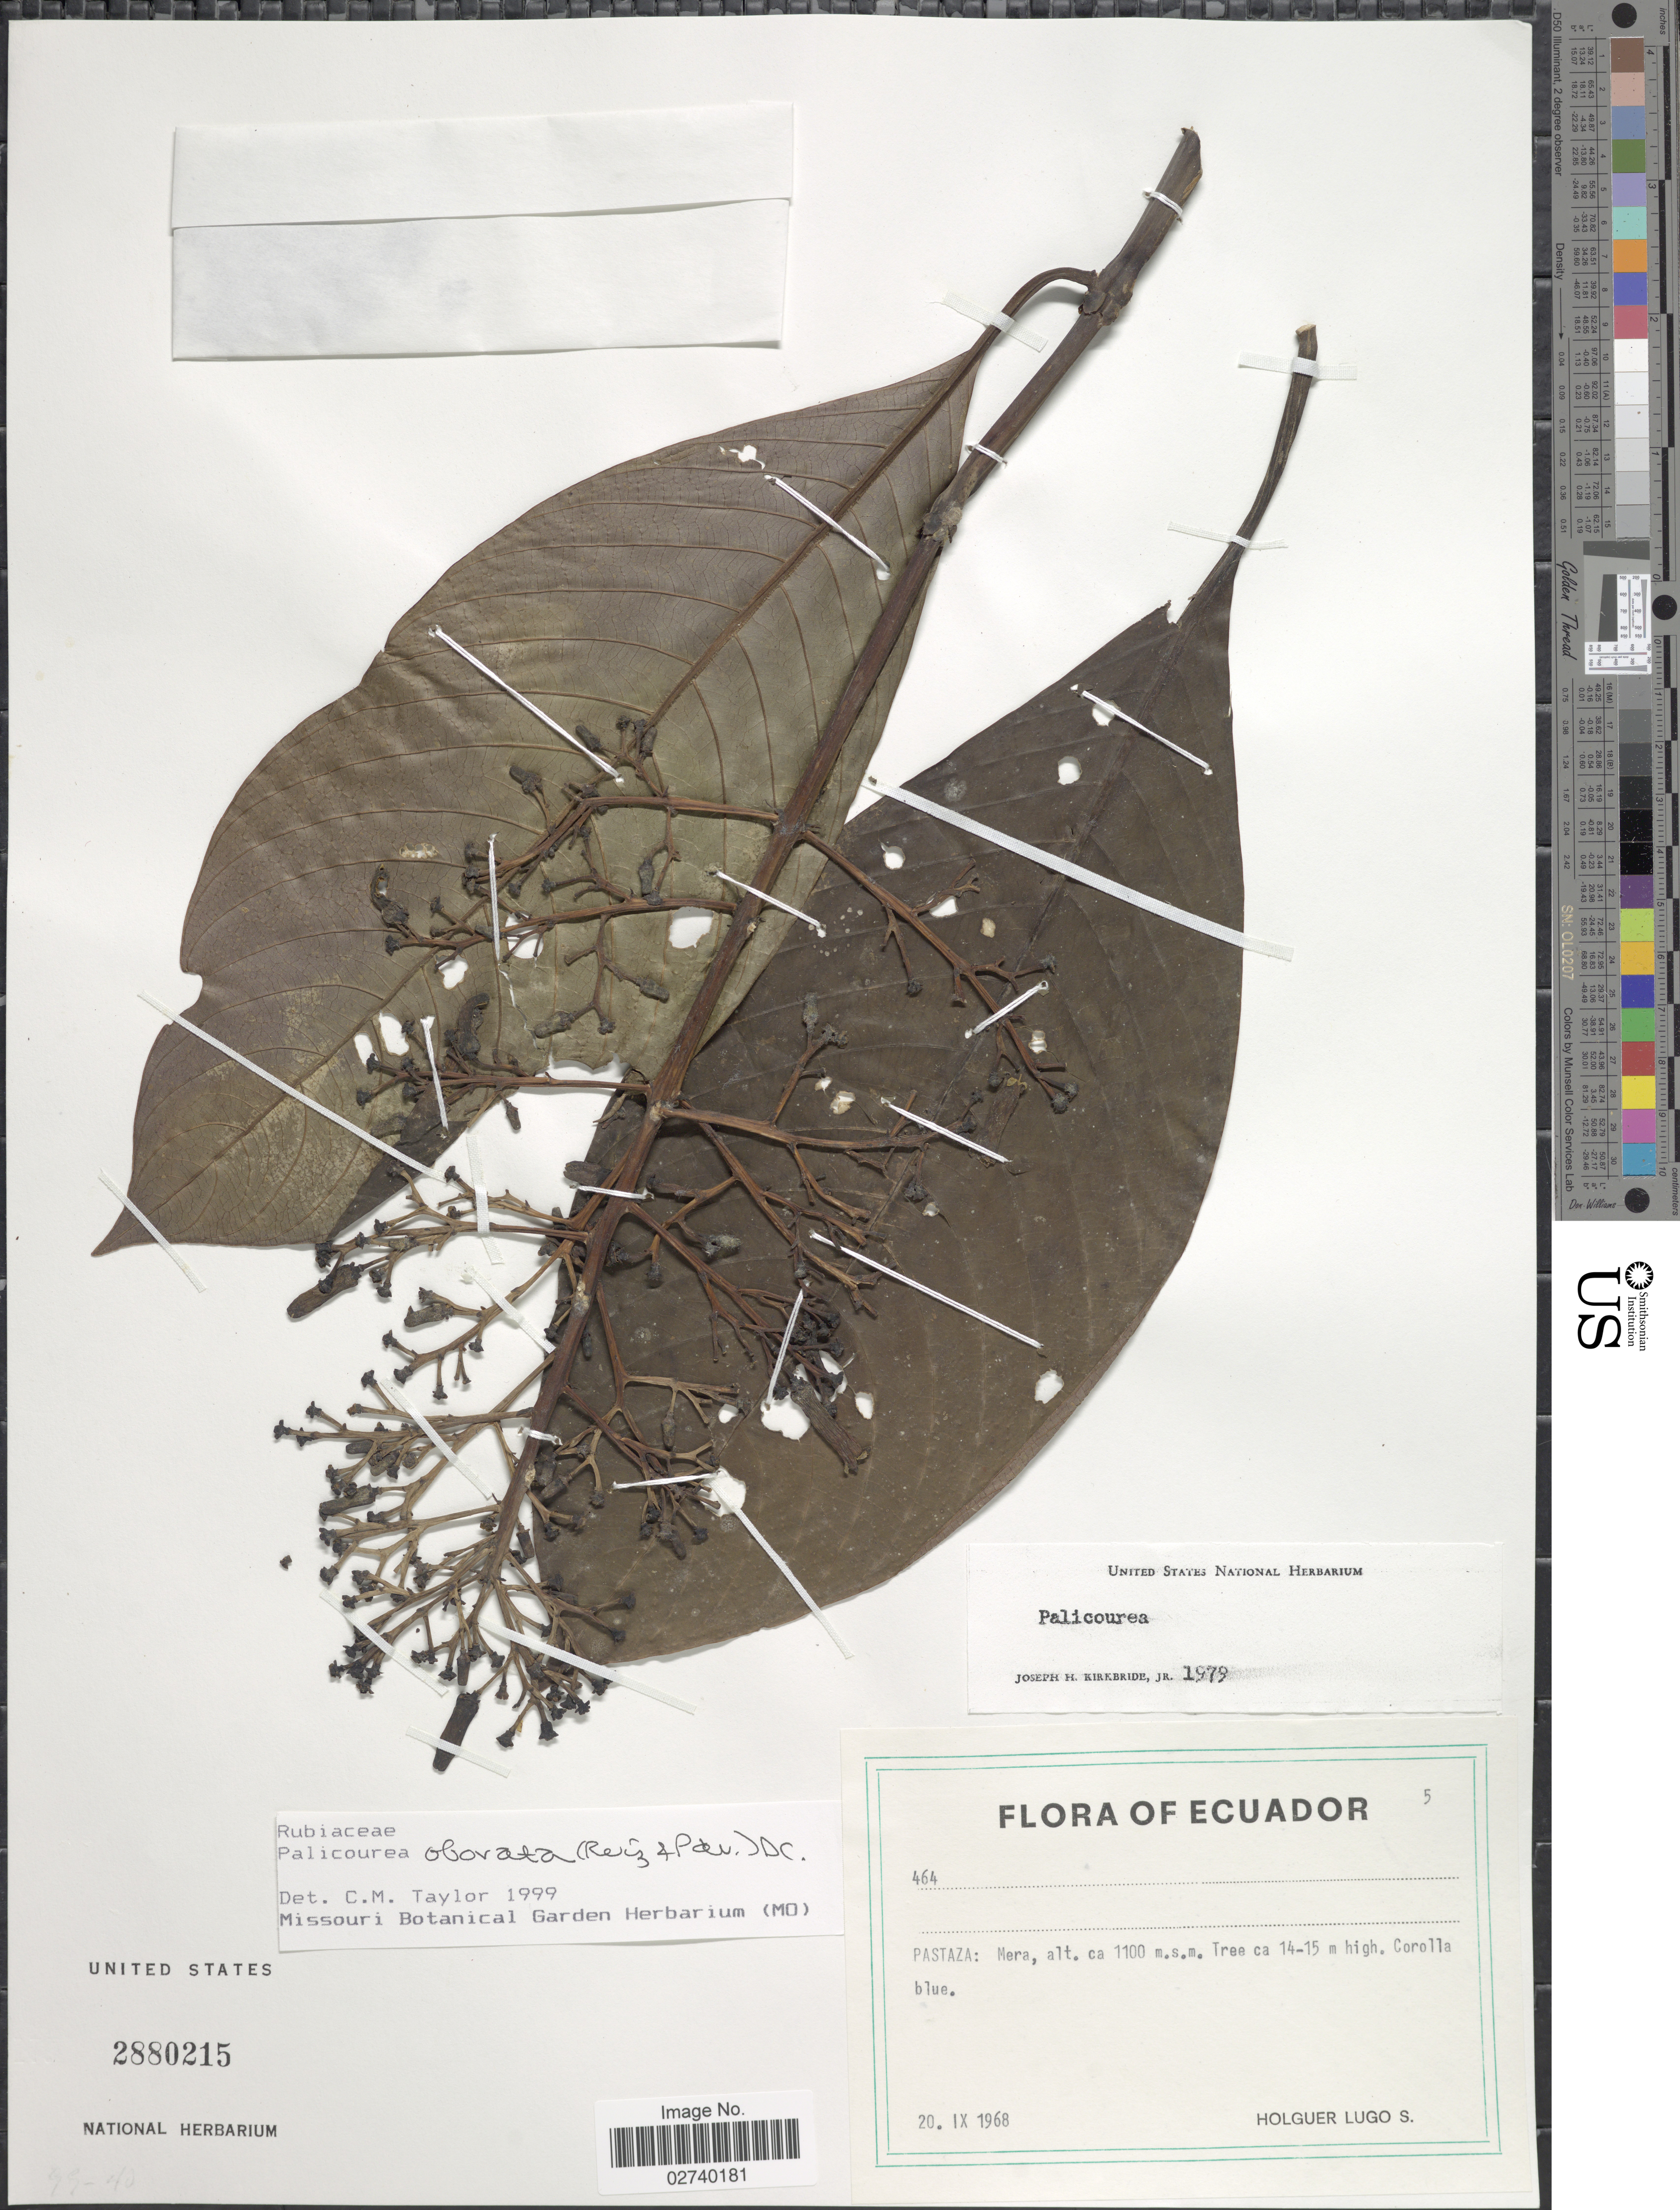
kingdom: Plantae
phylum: Tracheophyta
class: Magnoliopsida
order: Gentianales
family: Rubiaceae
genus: Palicourea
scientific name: Palicourea obovata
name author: (Ruiz & Pav.) DC.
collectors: H. Lugo S.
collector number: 464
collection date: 1968-09-20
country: Ecuador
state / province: Pastaza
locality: Mera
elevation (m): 1100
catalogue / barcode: US 2880215